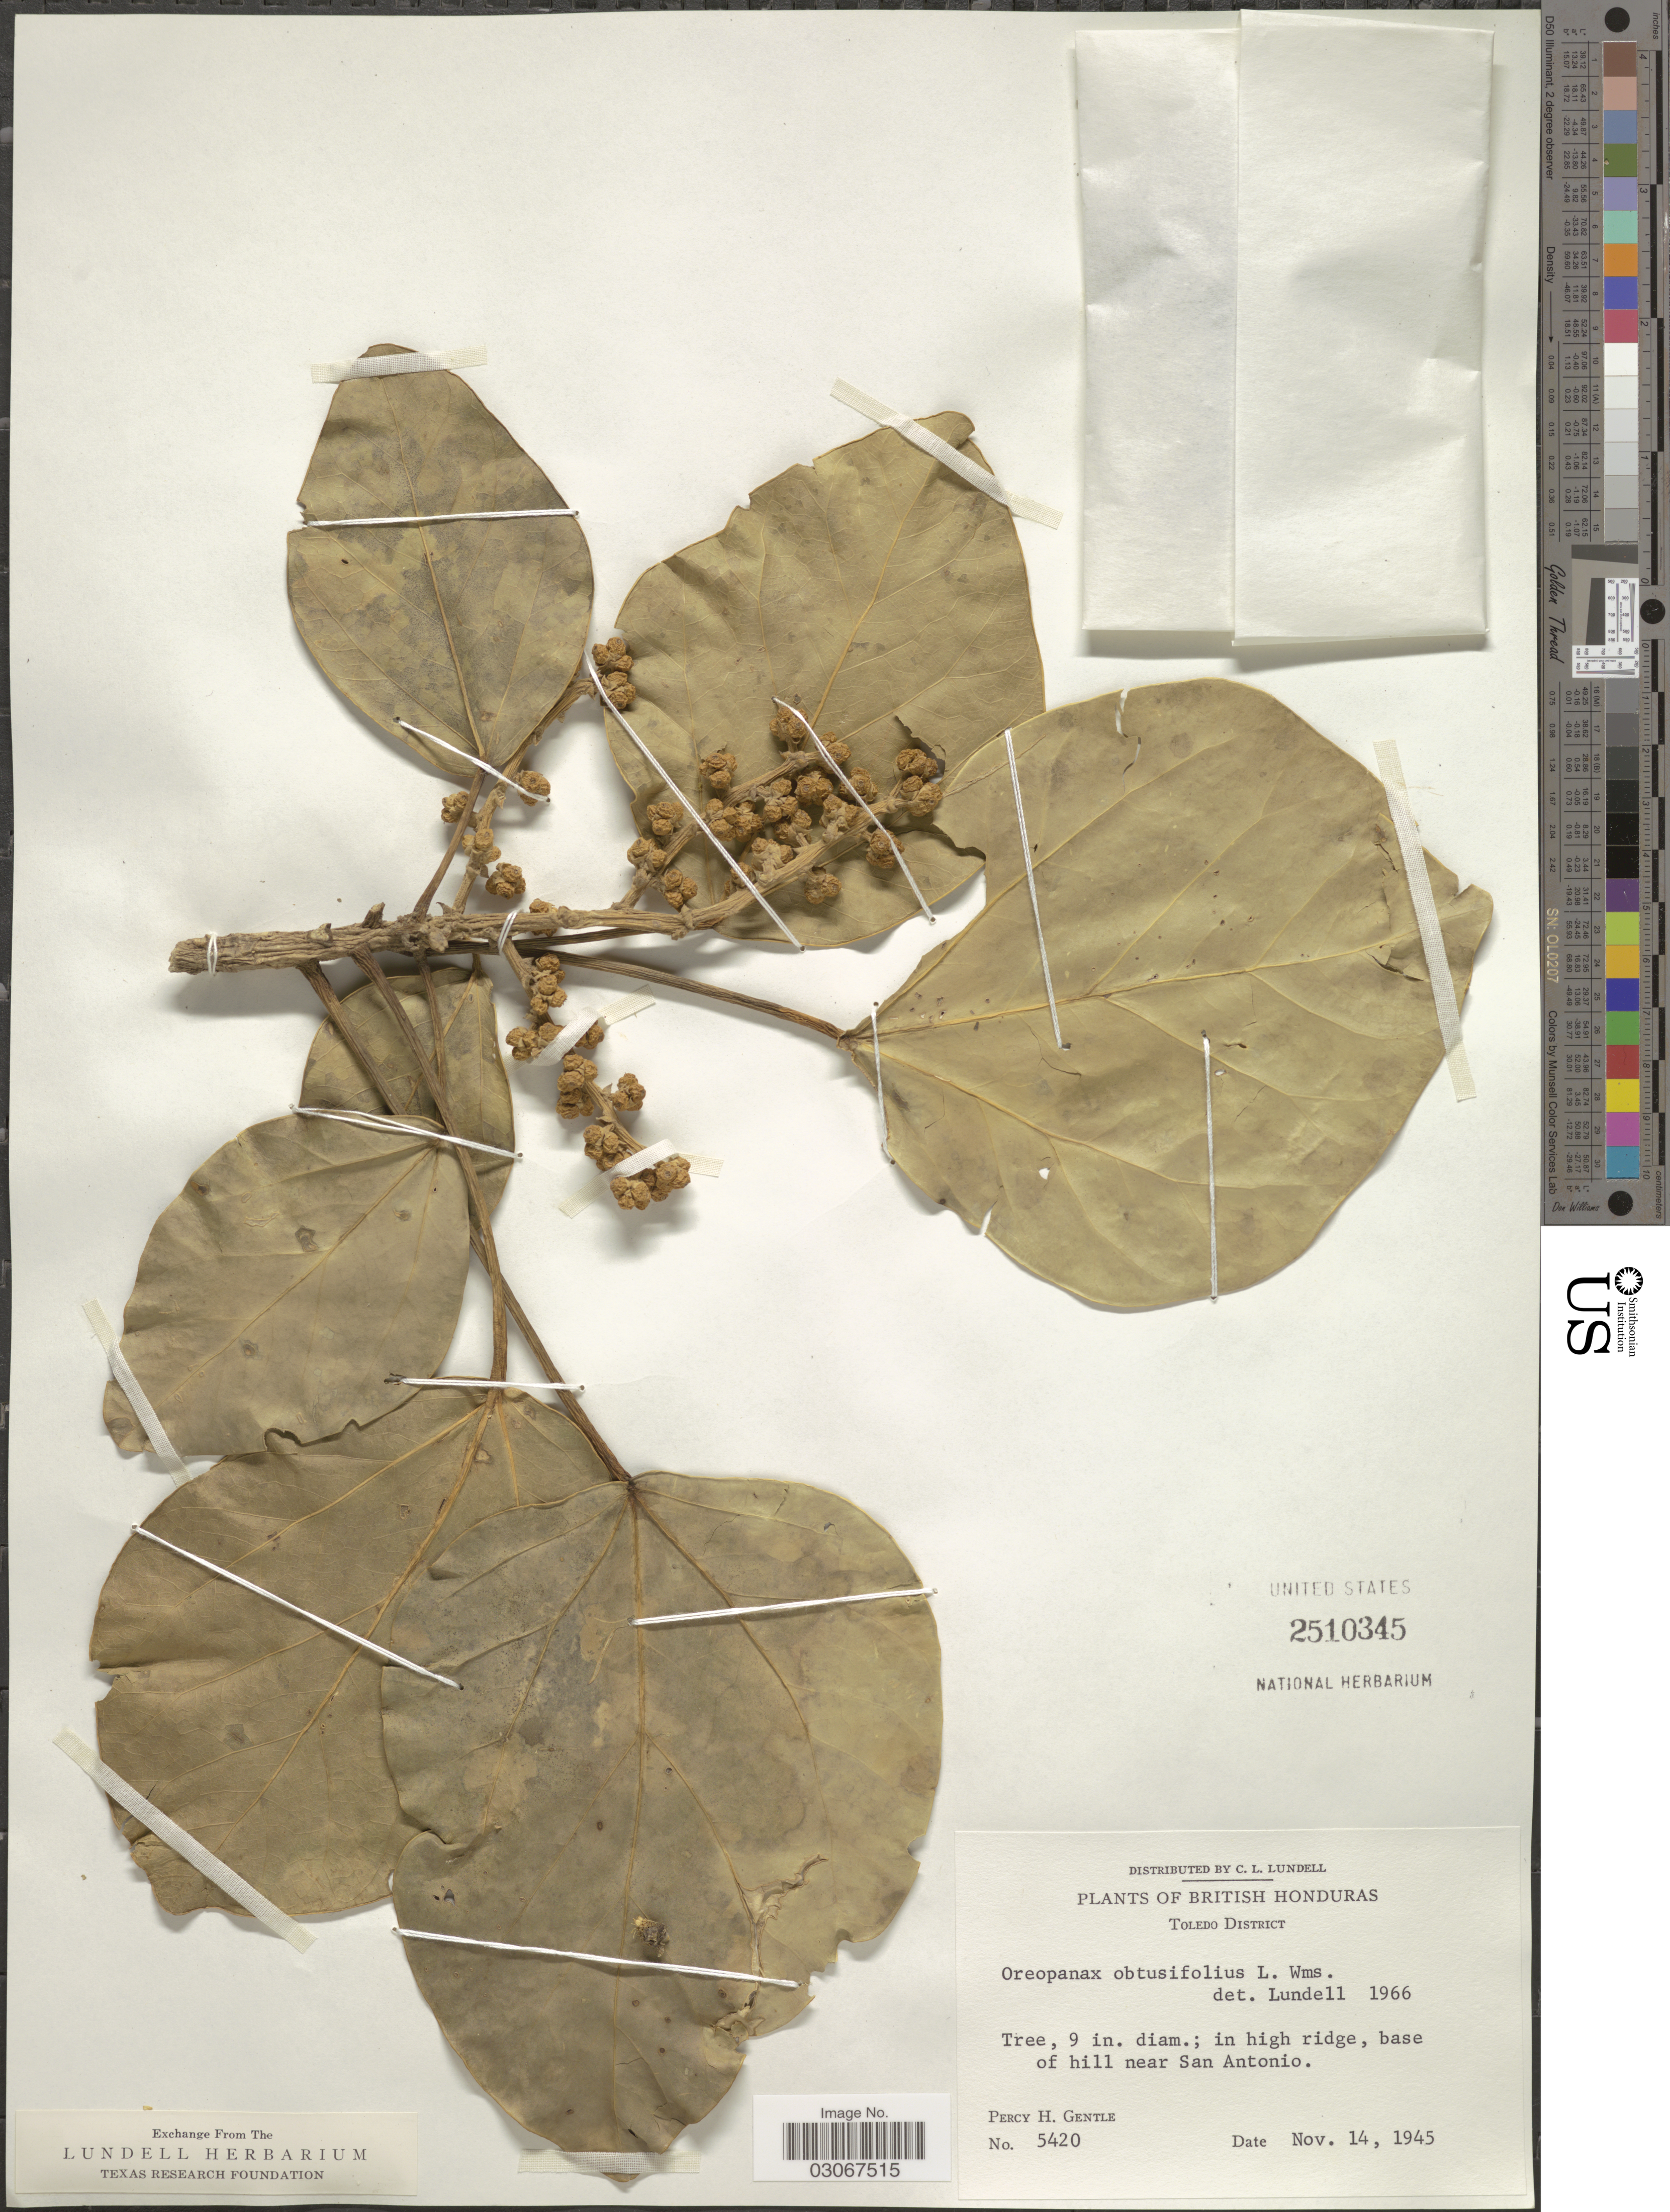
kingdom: Plantae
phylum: Tracheophyta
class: Magnoliopsida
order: Apiales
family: Araliaceae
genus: Oreopanax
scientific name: Oreopanax obtusifolius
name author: L.O. Williams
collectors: P. H. Gentle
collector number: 5420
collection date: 1945-11-14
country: Belize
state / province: Toledo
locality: British Honduras. Toledo District, in high ridge, base of hill near San Antonio.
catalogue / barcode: US 2510345